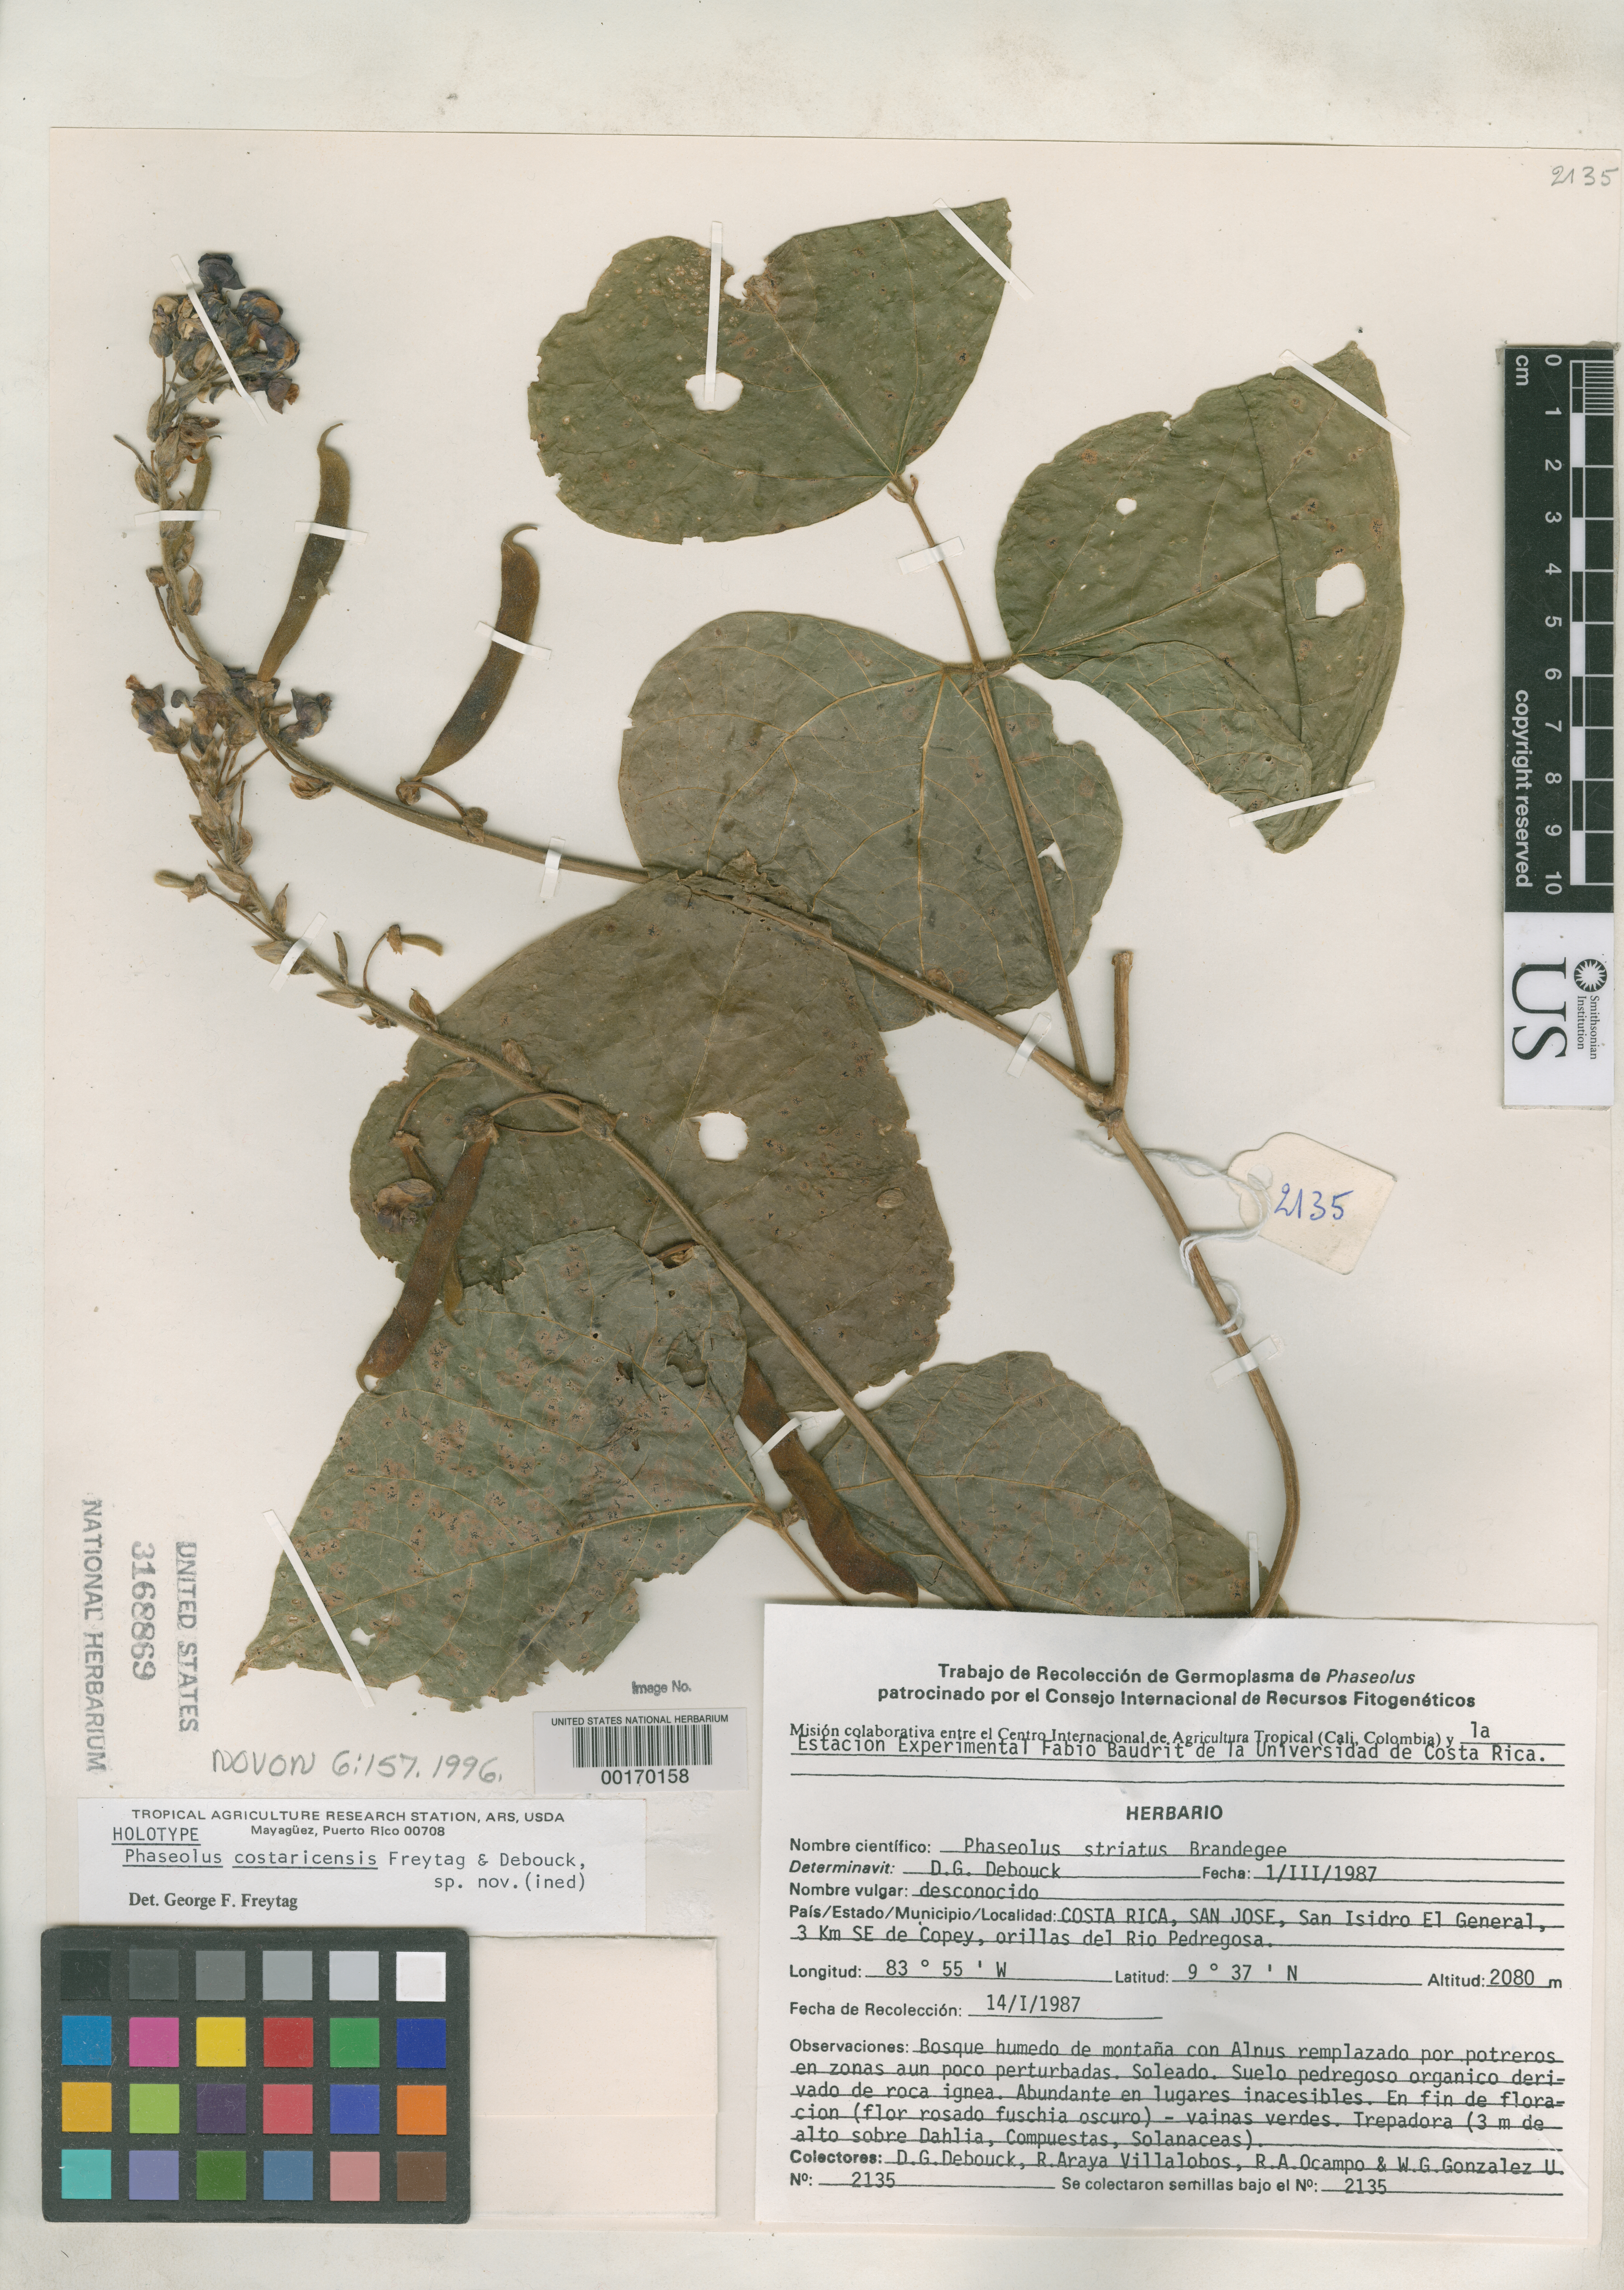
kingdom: Plantae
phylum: Tracheophyta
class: Magnoliopsida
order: Fabales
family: Fabaceae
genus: Phaseolus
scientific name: Phaseolus costaricensis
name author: Freytag & Debouck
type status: Holotype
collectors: D. Debouck, R. Villalobos, R. Ocampo & W. Gonzalez-U.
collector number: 2135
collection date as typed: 1/III/1987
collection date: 1987-03-01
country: Costa Rica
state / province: San José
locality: San Isidro El General, 3 km SE de Copey, orilla del Rio Pedregosa.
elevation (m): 2080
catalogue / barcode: US 3168869